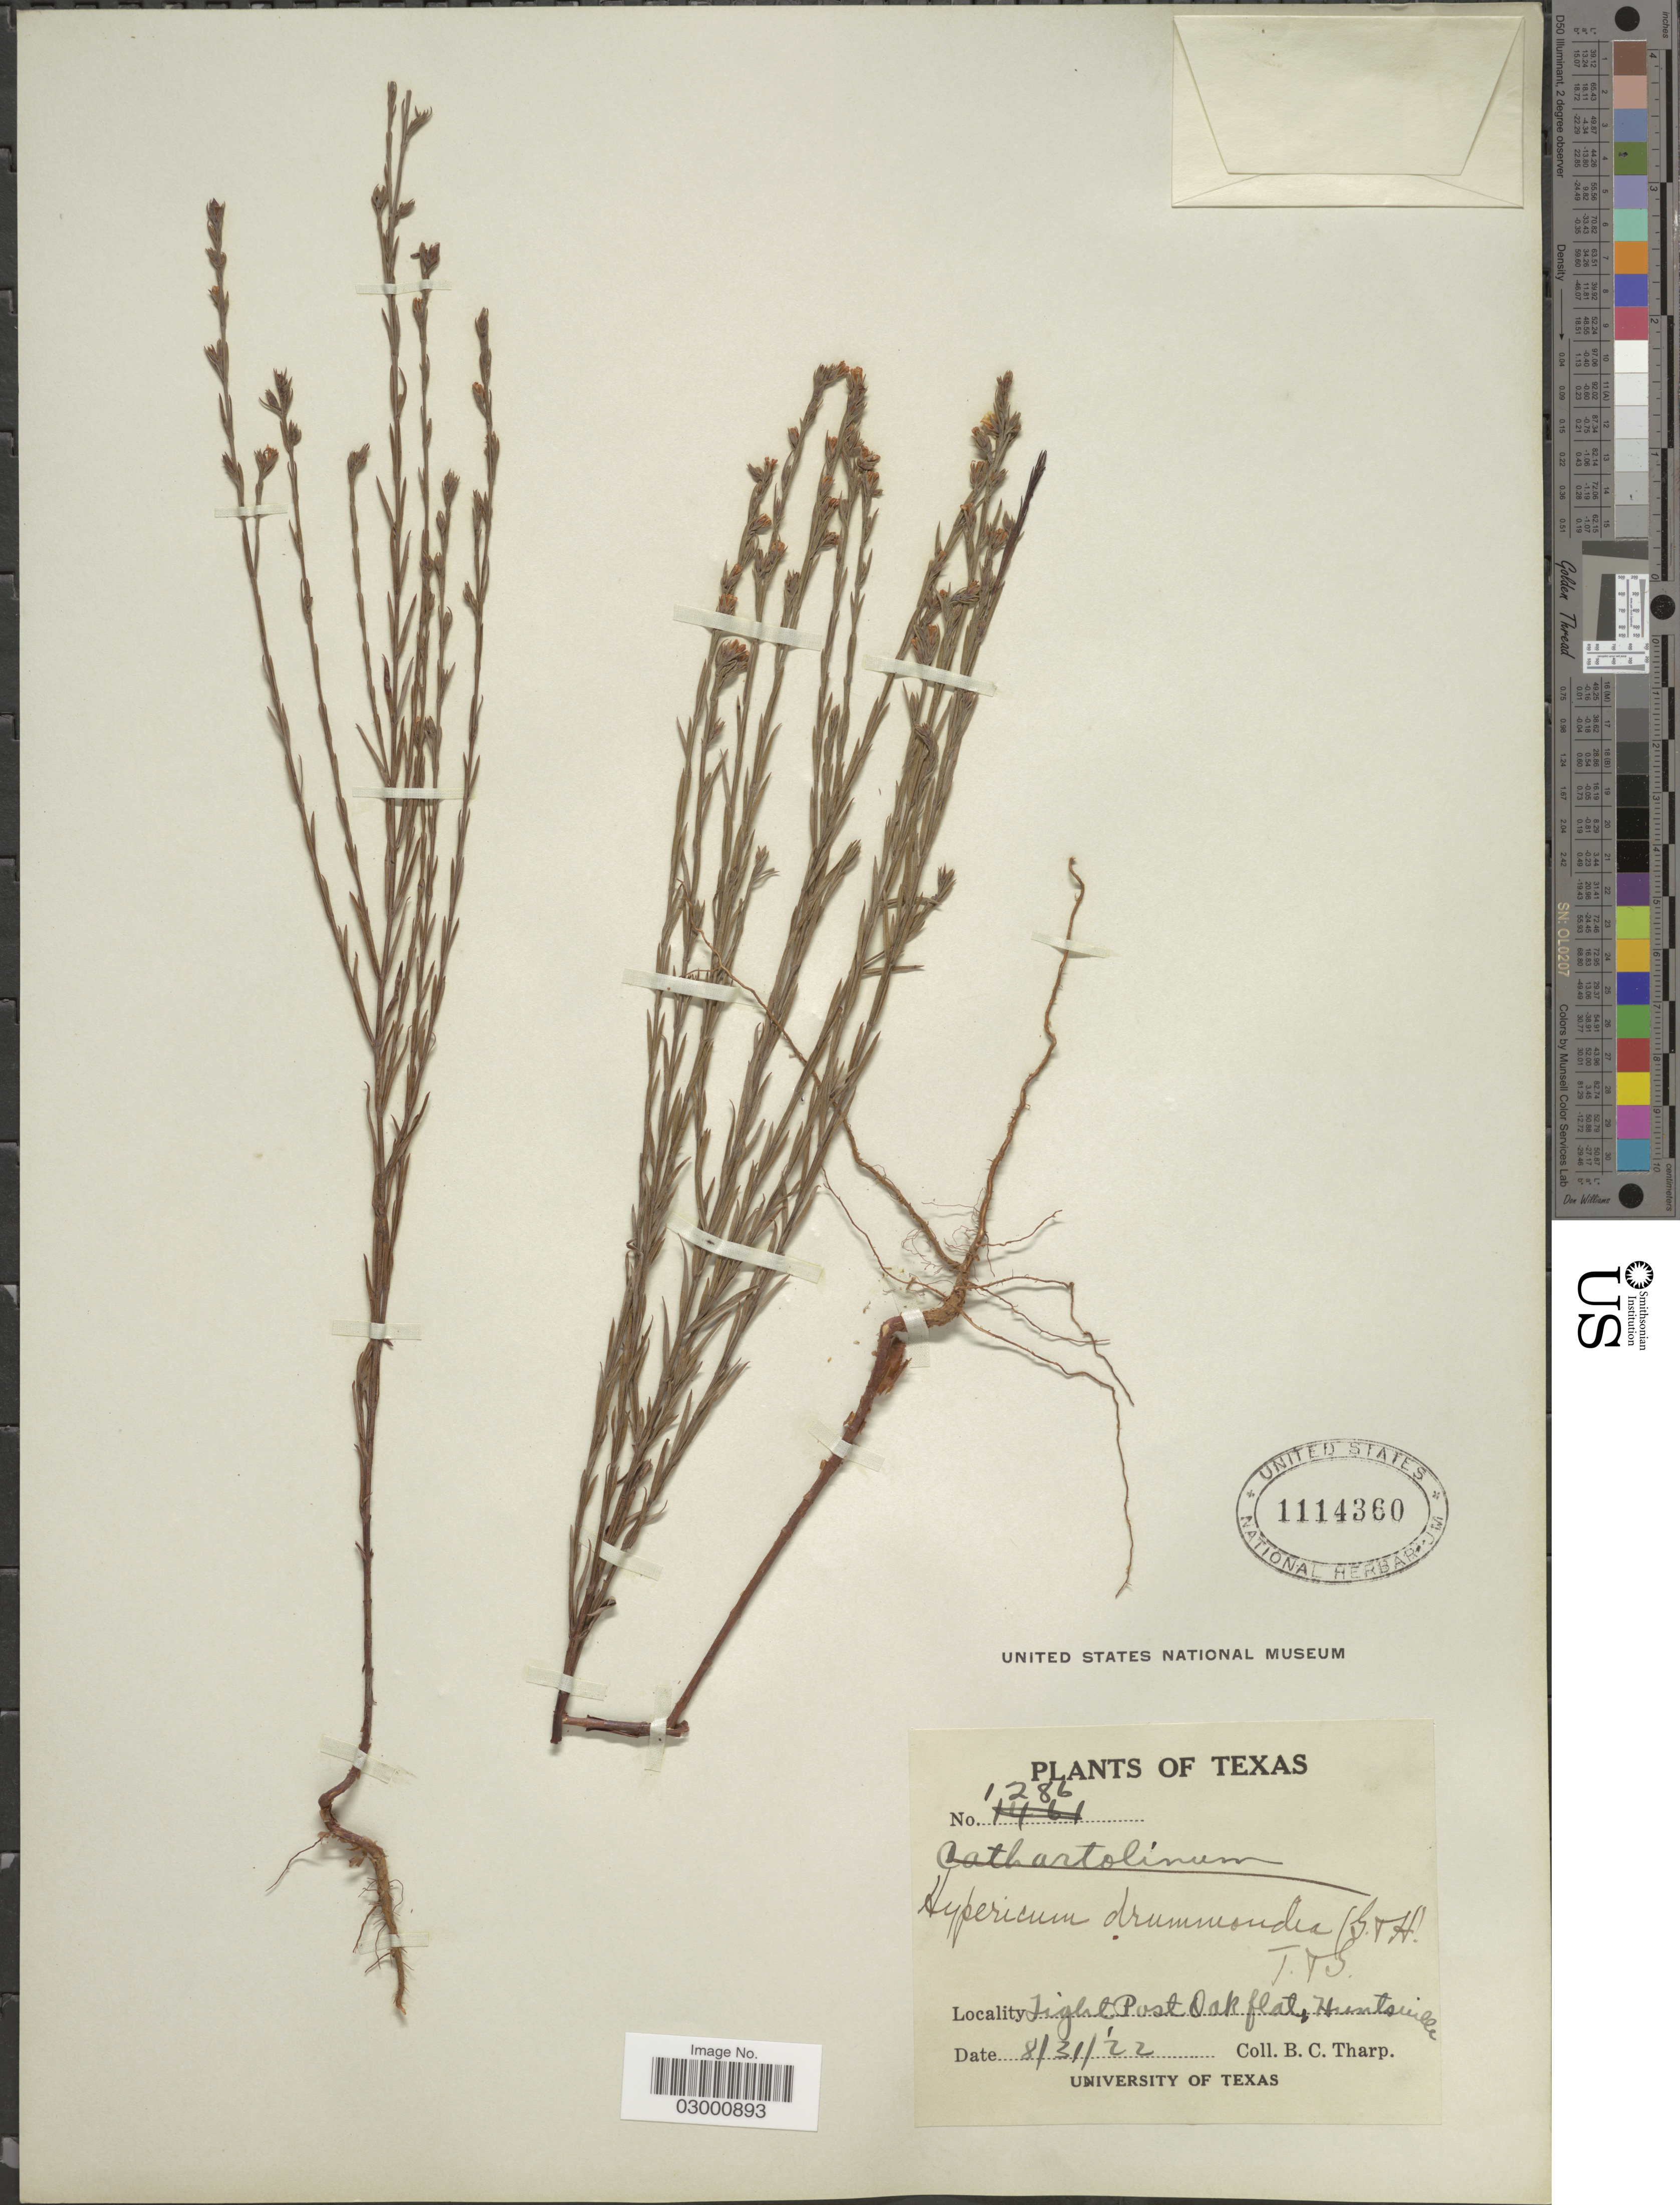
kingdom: Plantae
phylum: Tracheophyta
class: Magnoliopsida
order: Malpighiales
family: Hypericaceae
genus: Hypericum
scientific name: Hypericum drummondii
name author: (Grev. & Hook.) Torr. & A. Gray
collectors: B. C. Tharp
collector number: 1286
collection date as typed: Transcribed d/m/y: 31/8/22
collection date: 1922-08-31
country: United States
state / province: Texas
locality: Huntsville.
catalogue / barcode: US 1114360